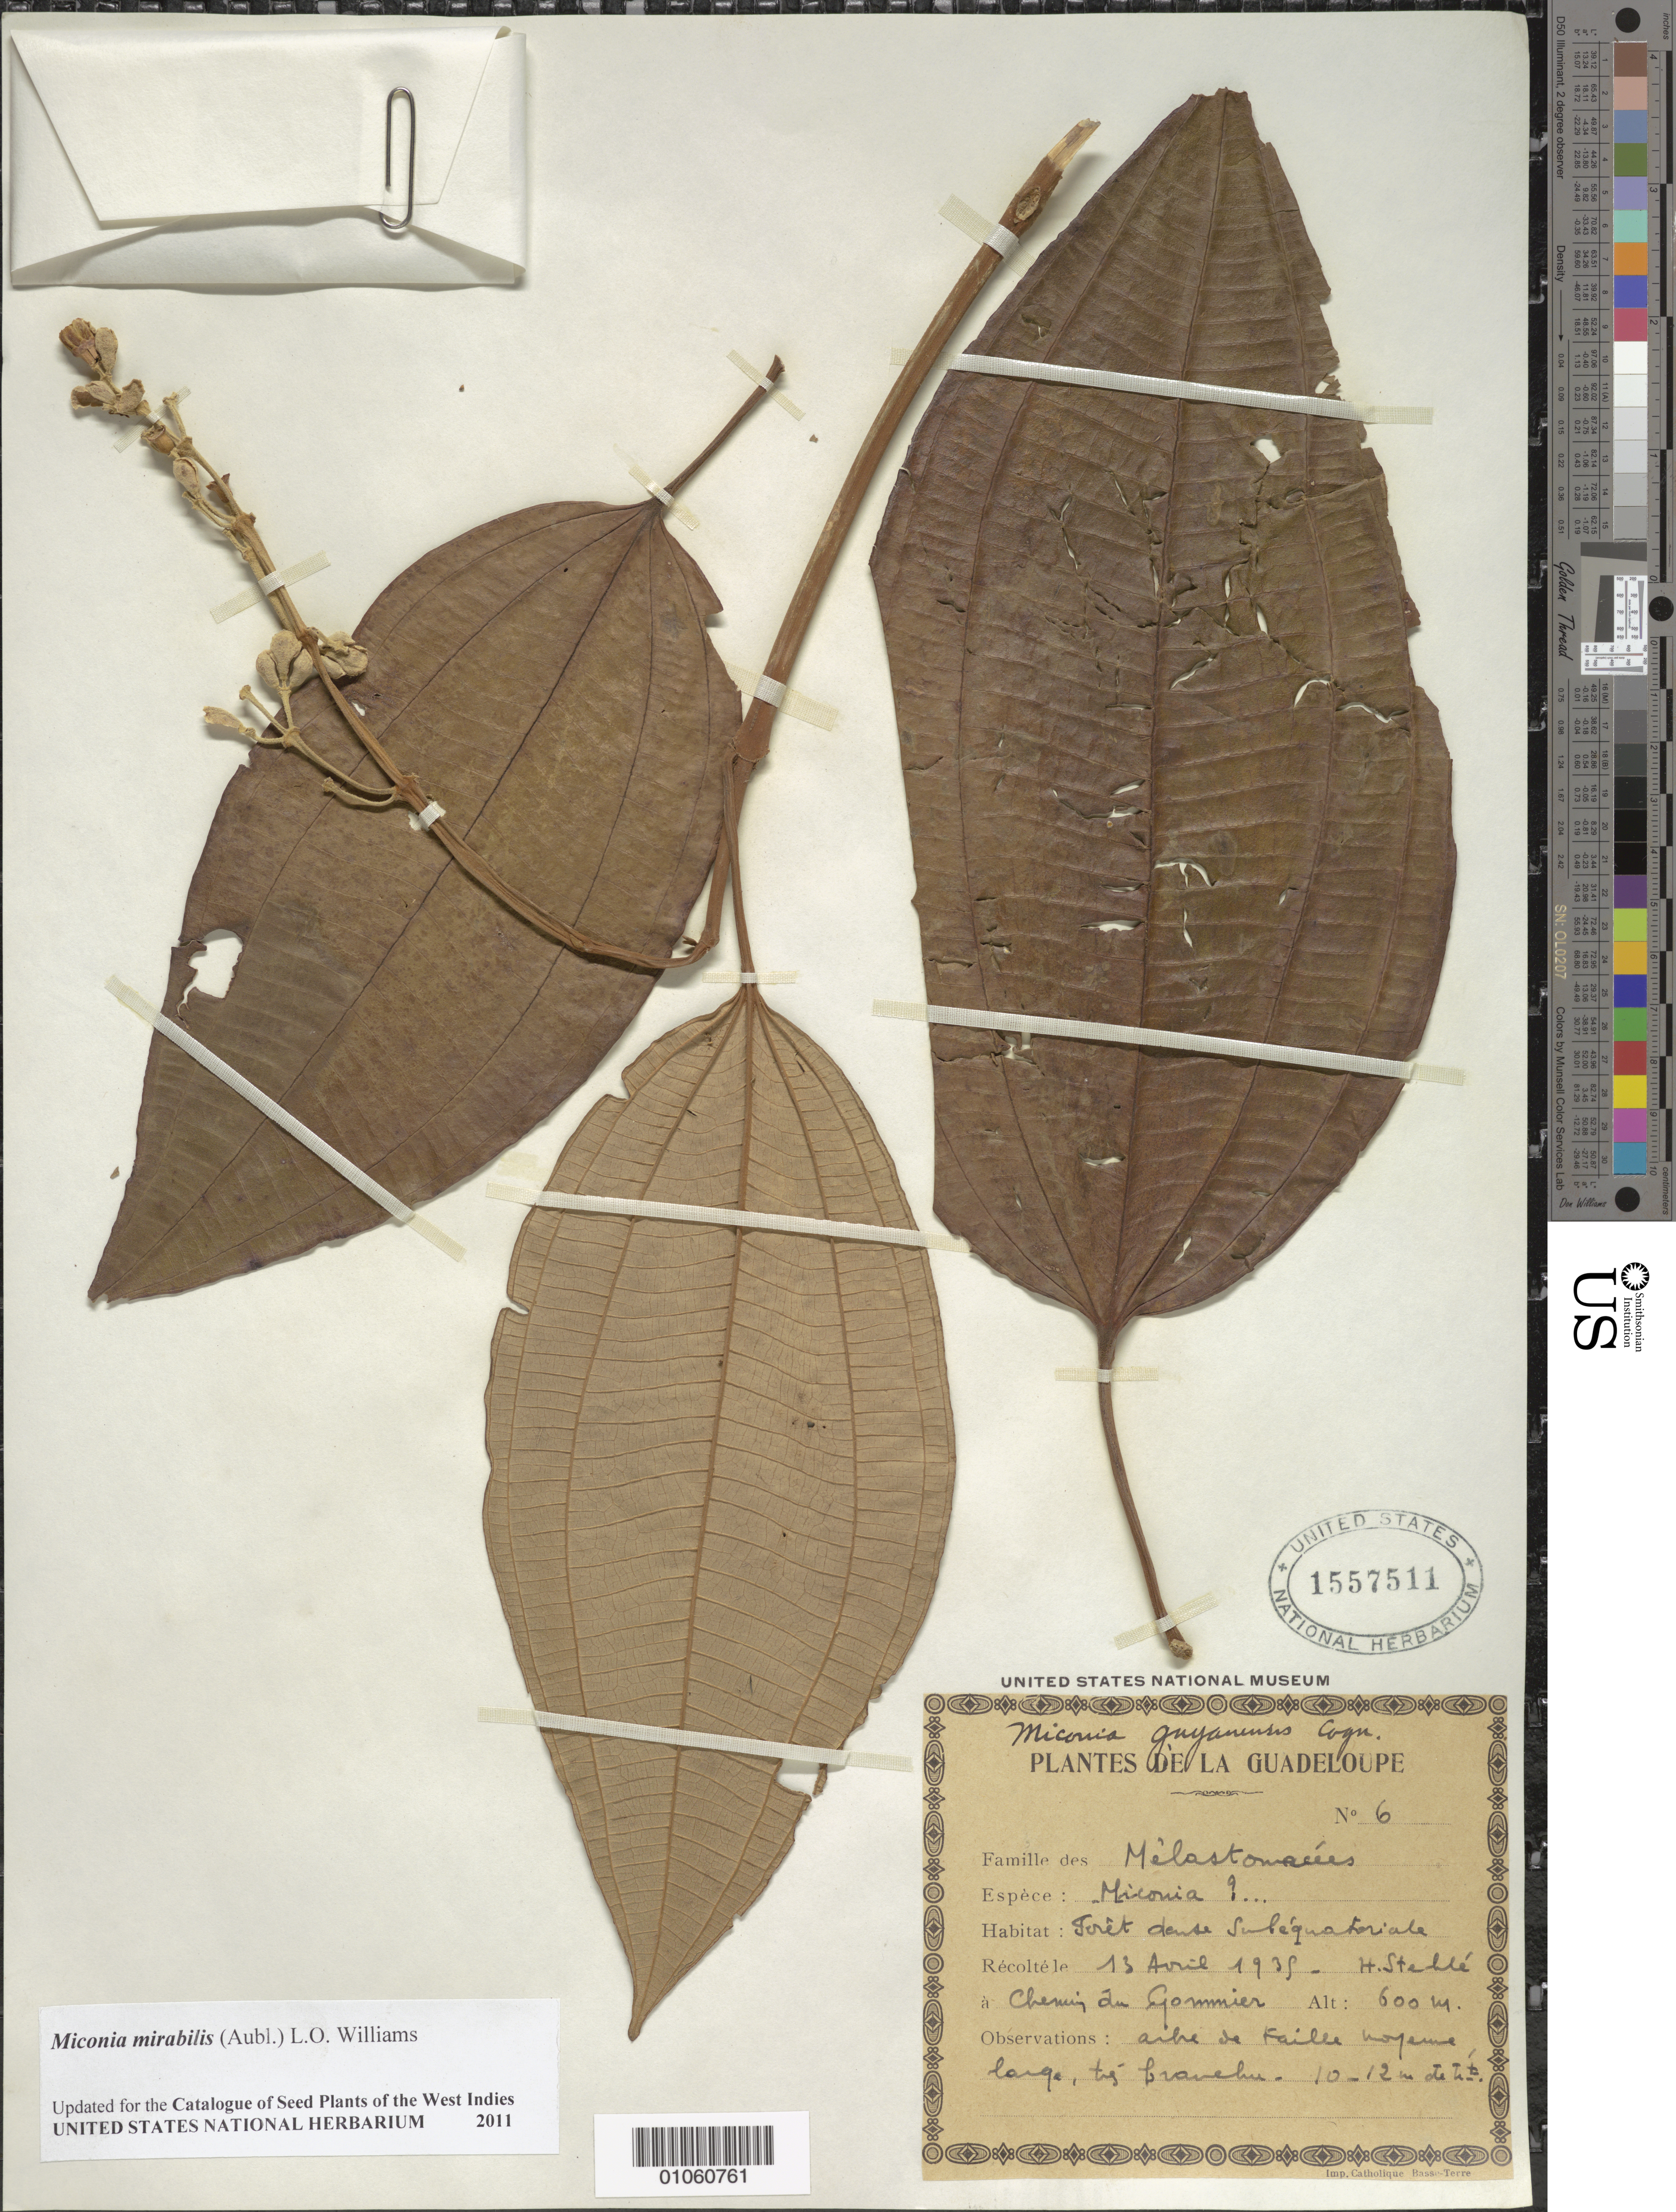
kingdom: Plantae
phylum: Tracheophyta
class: Magnoliopsida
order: Myrtales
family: Melastomataceae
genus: Miconia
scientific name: Miconia mirabilis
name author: (Aubl.) L.O. Williams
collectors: H. Stehlé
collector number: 6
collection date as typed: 13 Apr 1935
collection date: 1935-04-13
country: Guadeloupe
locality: Chemin du Gommier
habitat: Forêt dense subéquitoriale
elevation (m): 600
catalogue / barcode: US 1557511